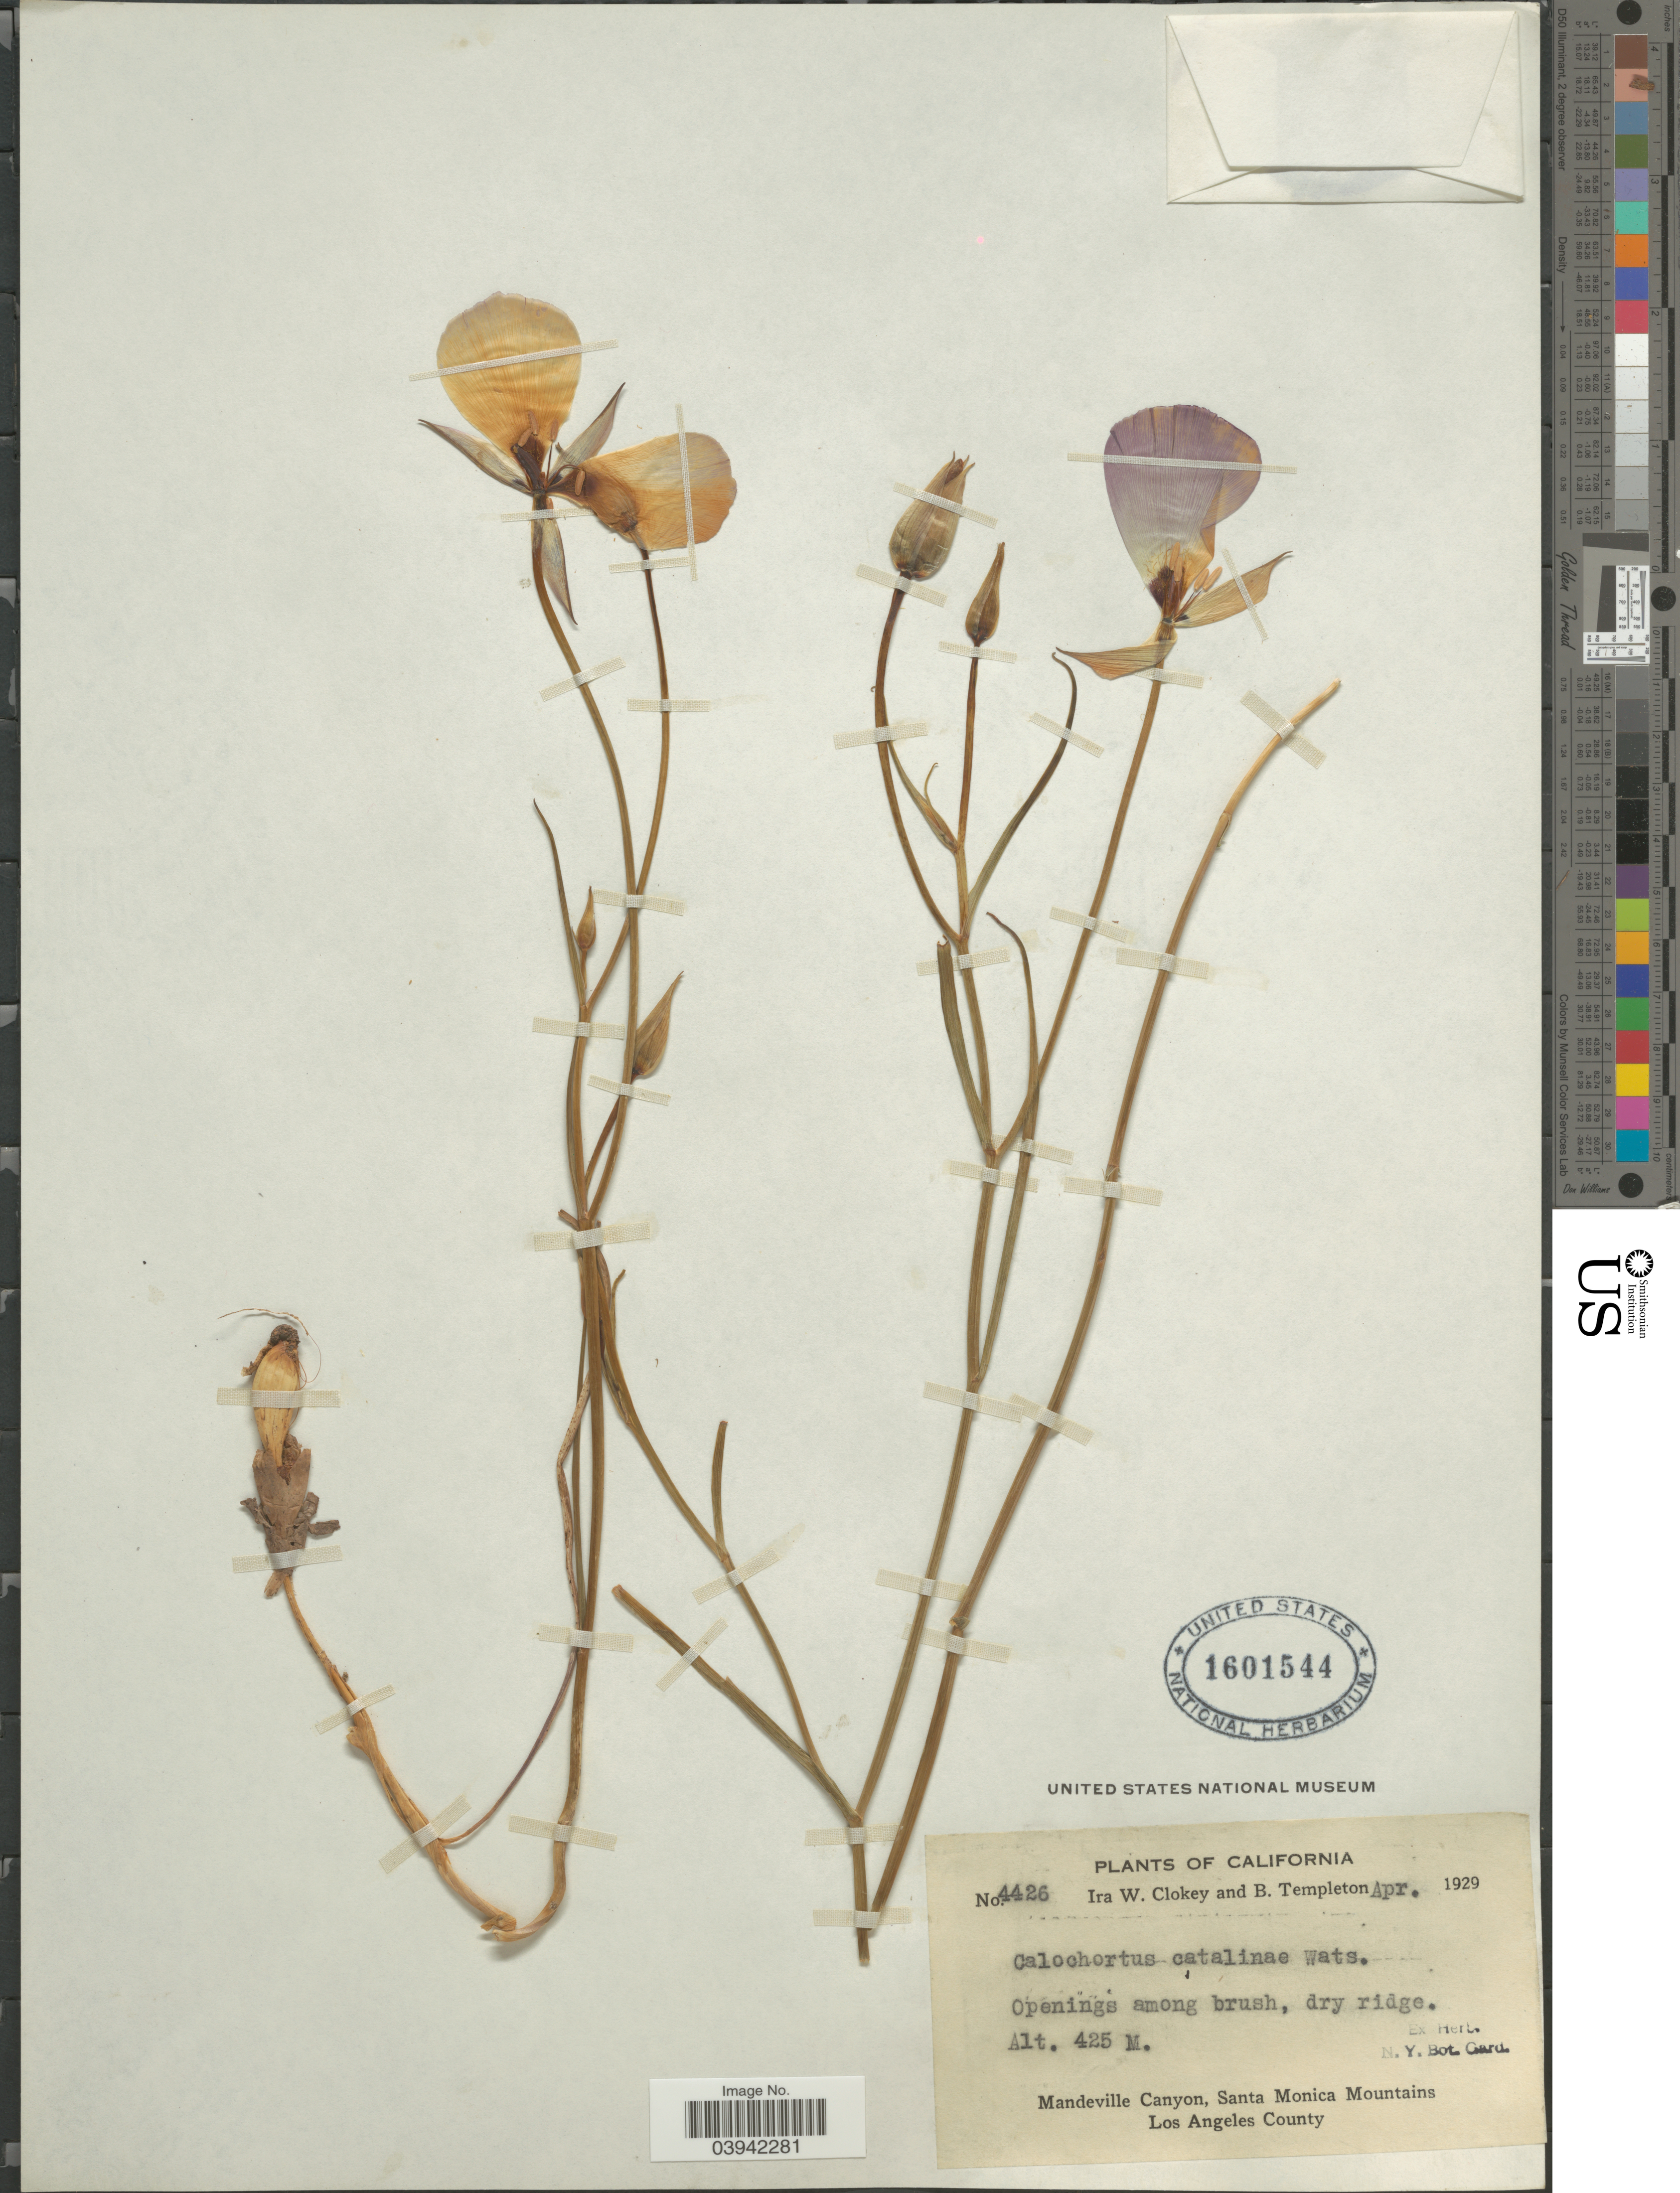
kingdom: Plantae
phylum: Tracheophyta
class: Liliopsida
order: Liliales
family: Liliaceae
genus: Calochortus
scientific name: Calochortus catalinae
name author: S. Watson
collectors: I. W. Clokey & B. Templeton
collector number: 4426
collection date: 1929-04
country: United States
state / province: California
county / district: Los Angeles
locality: Openings among brush, dry ridge. Mandeville Canyon, Santa Monica Mountains. Los Angeles County.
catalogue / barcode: US 1601544